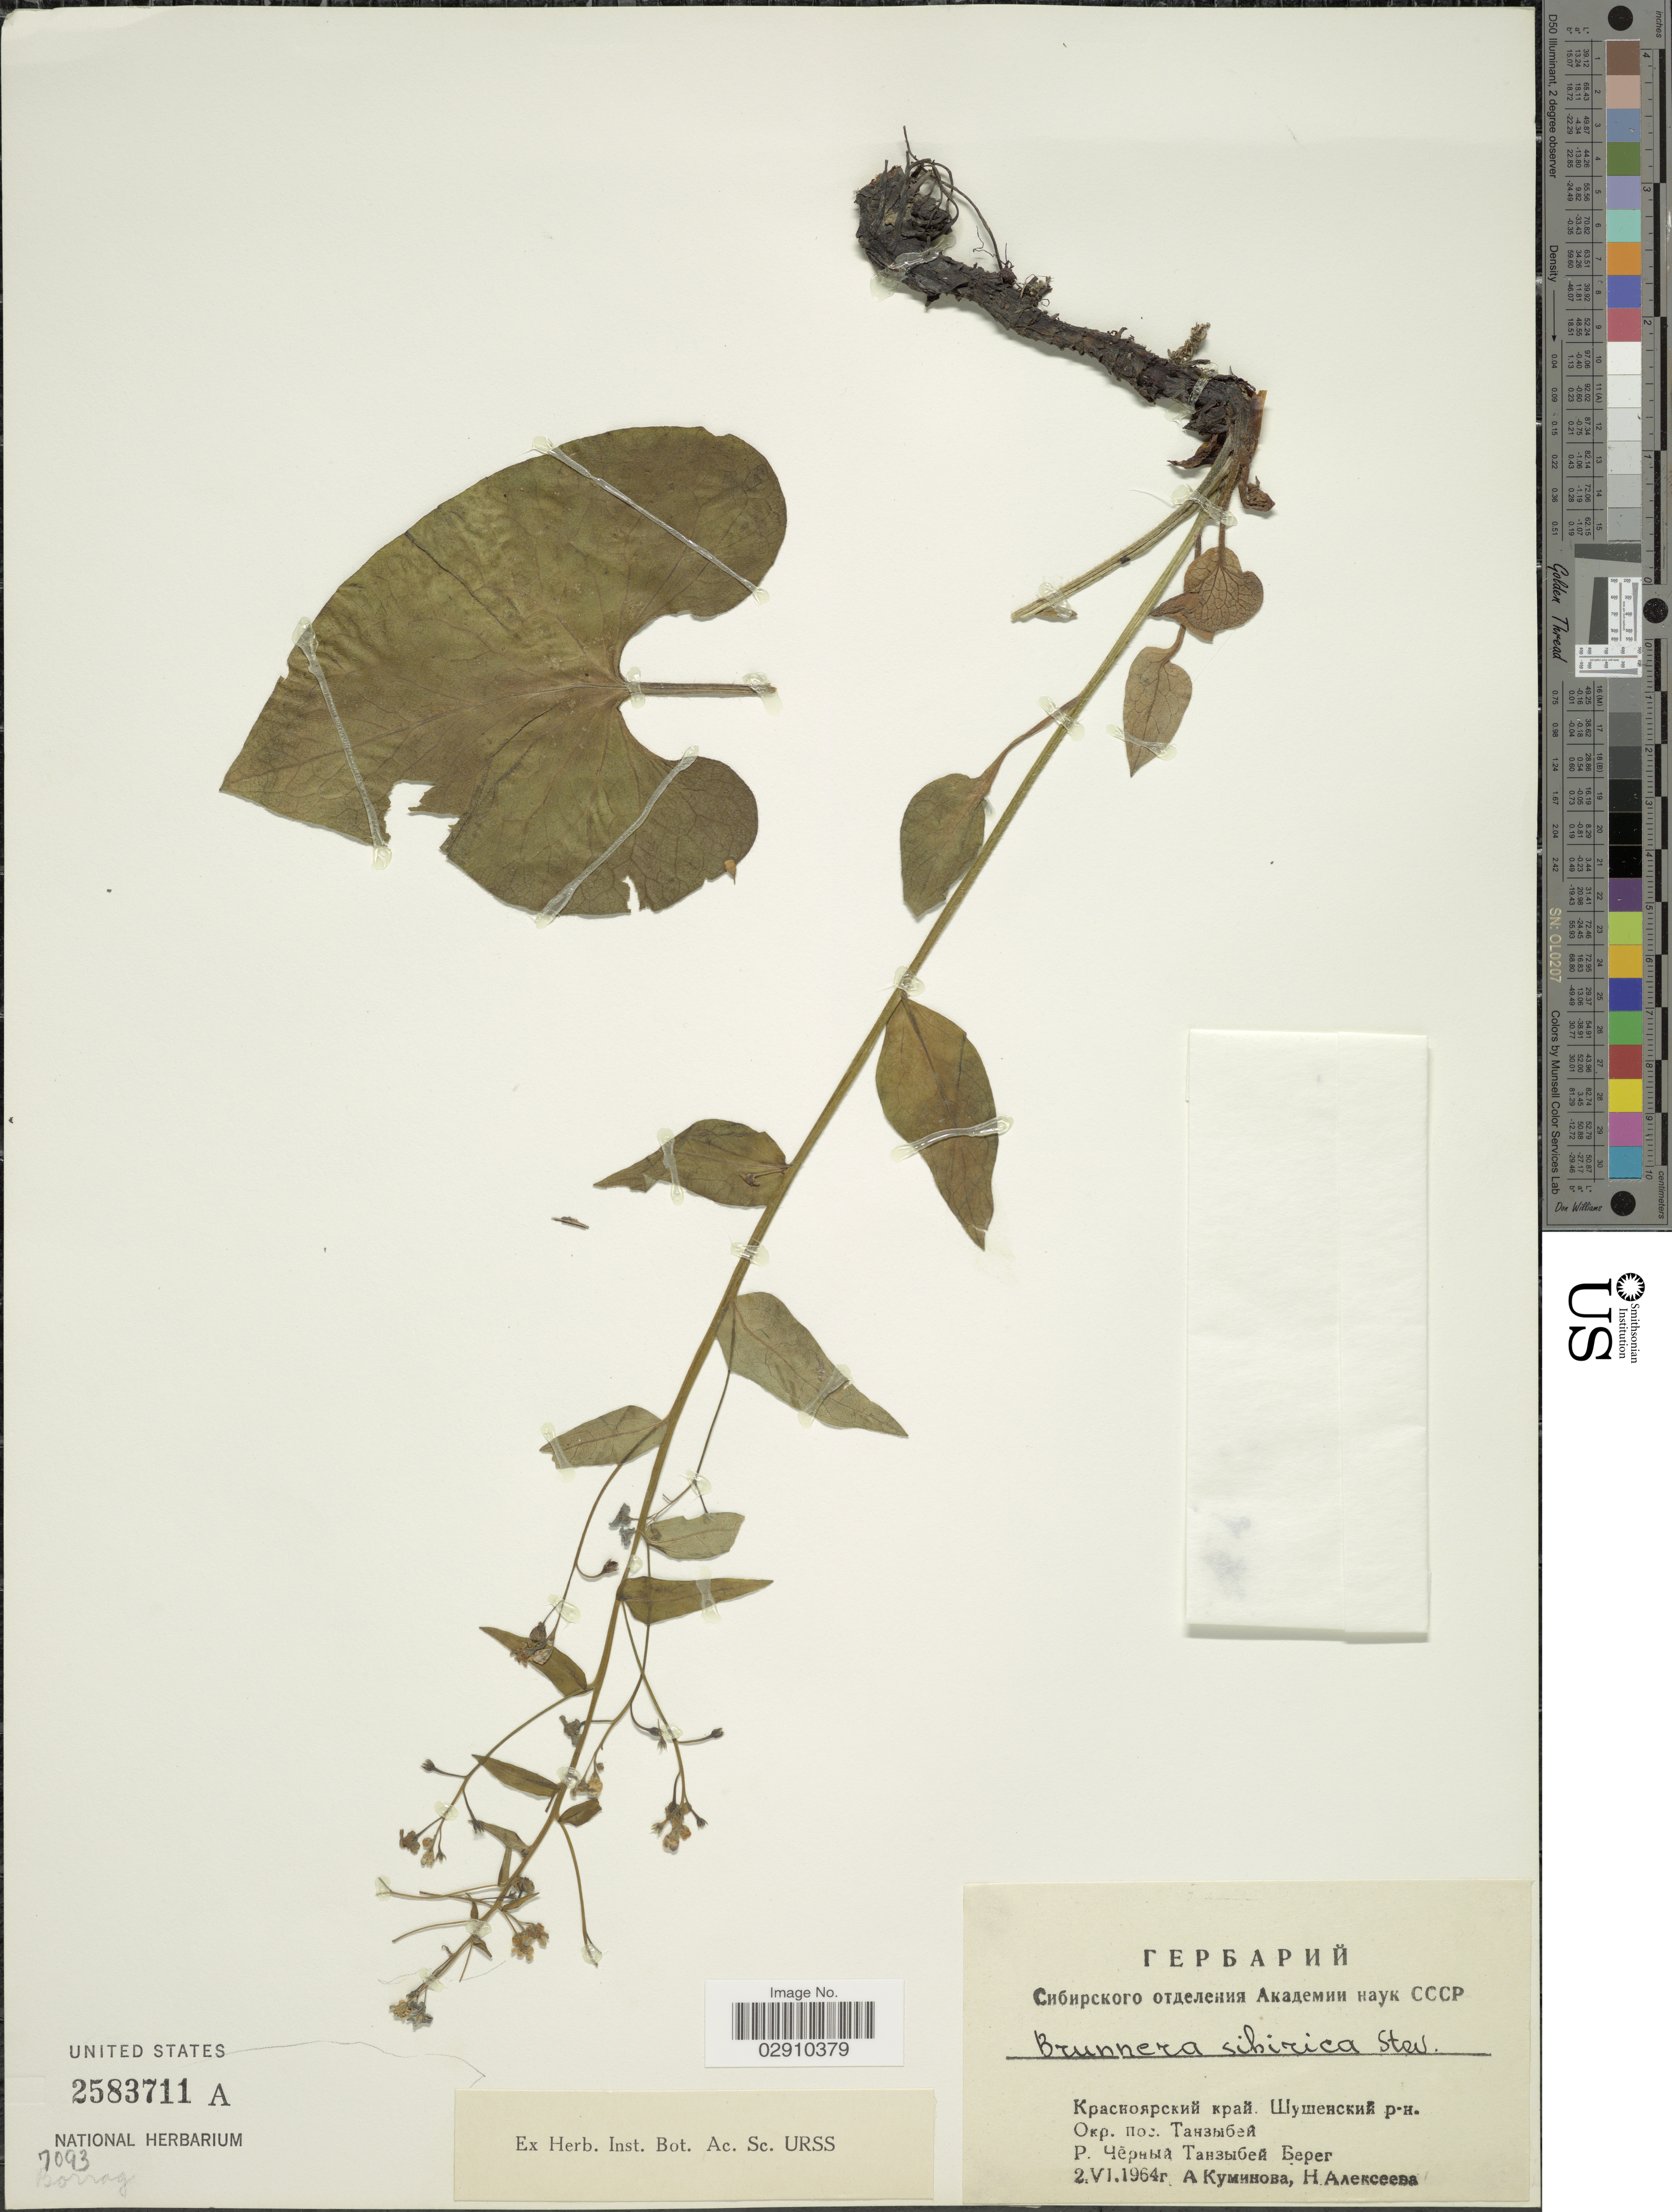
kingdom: Plantae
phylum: Tracheophyta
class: Magnoliopsida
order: Boraginales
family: Boraginaceae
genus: Anchusa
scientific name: Anchusa sibirica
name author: (Steven) Iljin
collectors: A. Kuminova & N. Alekseeva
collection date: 1964-06-02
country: Russian Federation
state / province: Krasnoyarsk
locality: Shushensky Rayon, near village Tanzybei, shore of River Black Tanzybei.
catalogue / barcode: US 2583711A